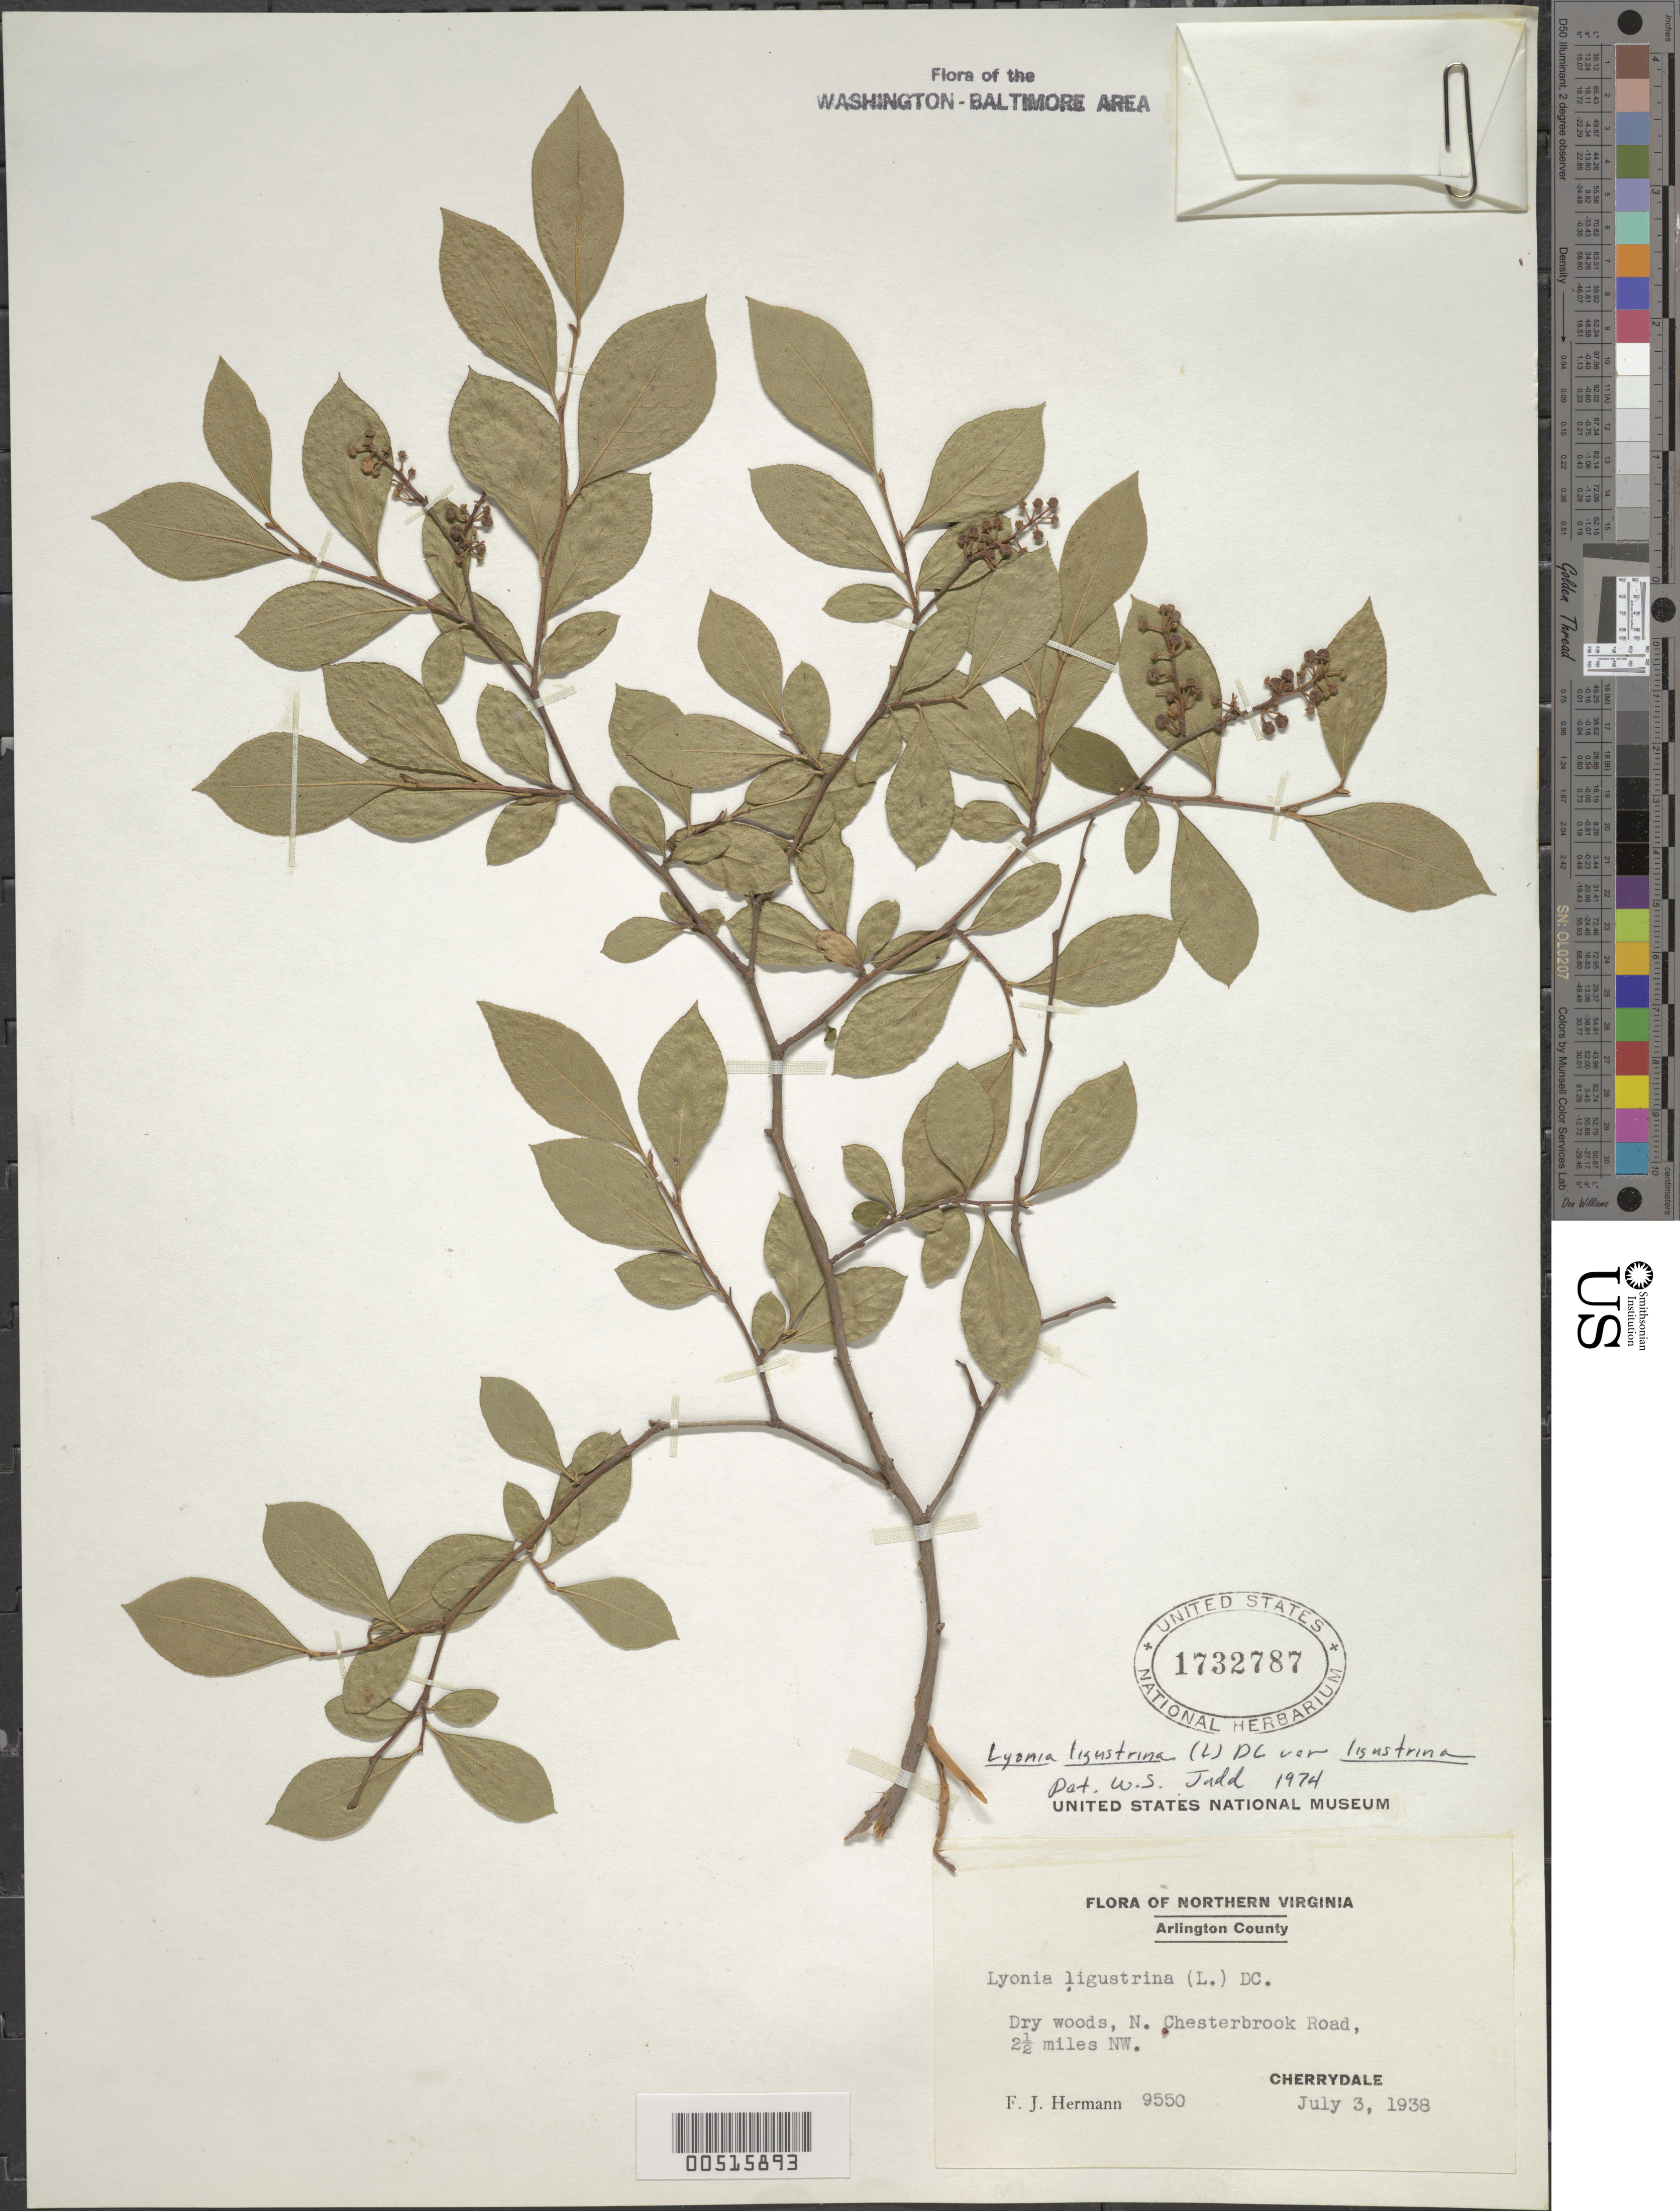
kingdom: Plantae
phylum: Tracheophyta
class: Magnoliopsida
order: Ericales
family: Ericaceae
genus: Lyonia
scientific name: Lyonia ligustrina var. ligustrina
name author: (L.) DC.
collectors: F. J. Hermann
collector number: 9550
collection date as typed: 03 Jul 1938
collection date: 1938-07-03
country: United States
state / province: Virginia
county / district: Arlington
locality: Cherrydale, 2.5 mi. NW of, N. Chesterbrook Rd.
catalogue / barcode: US 1732787